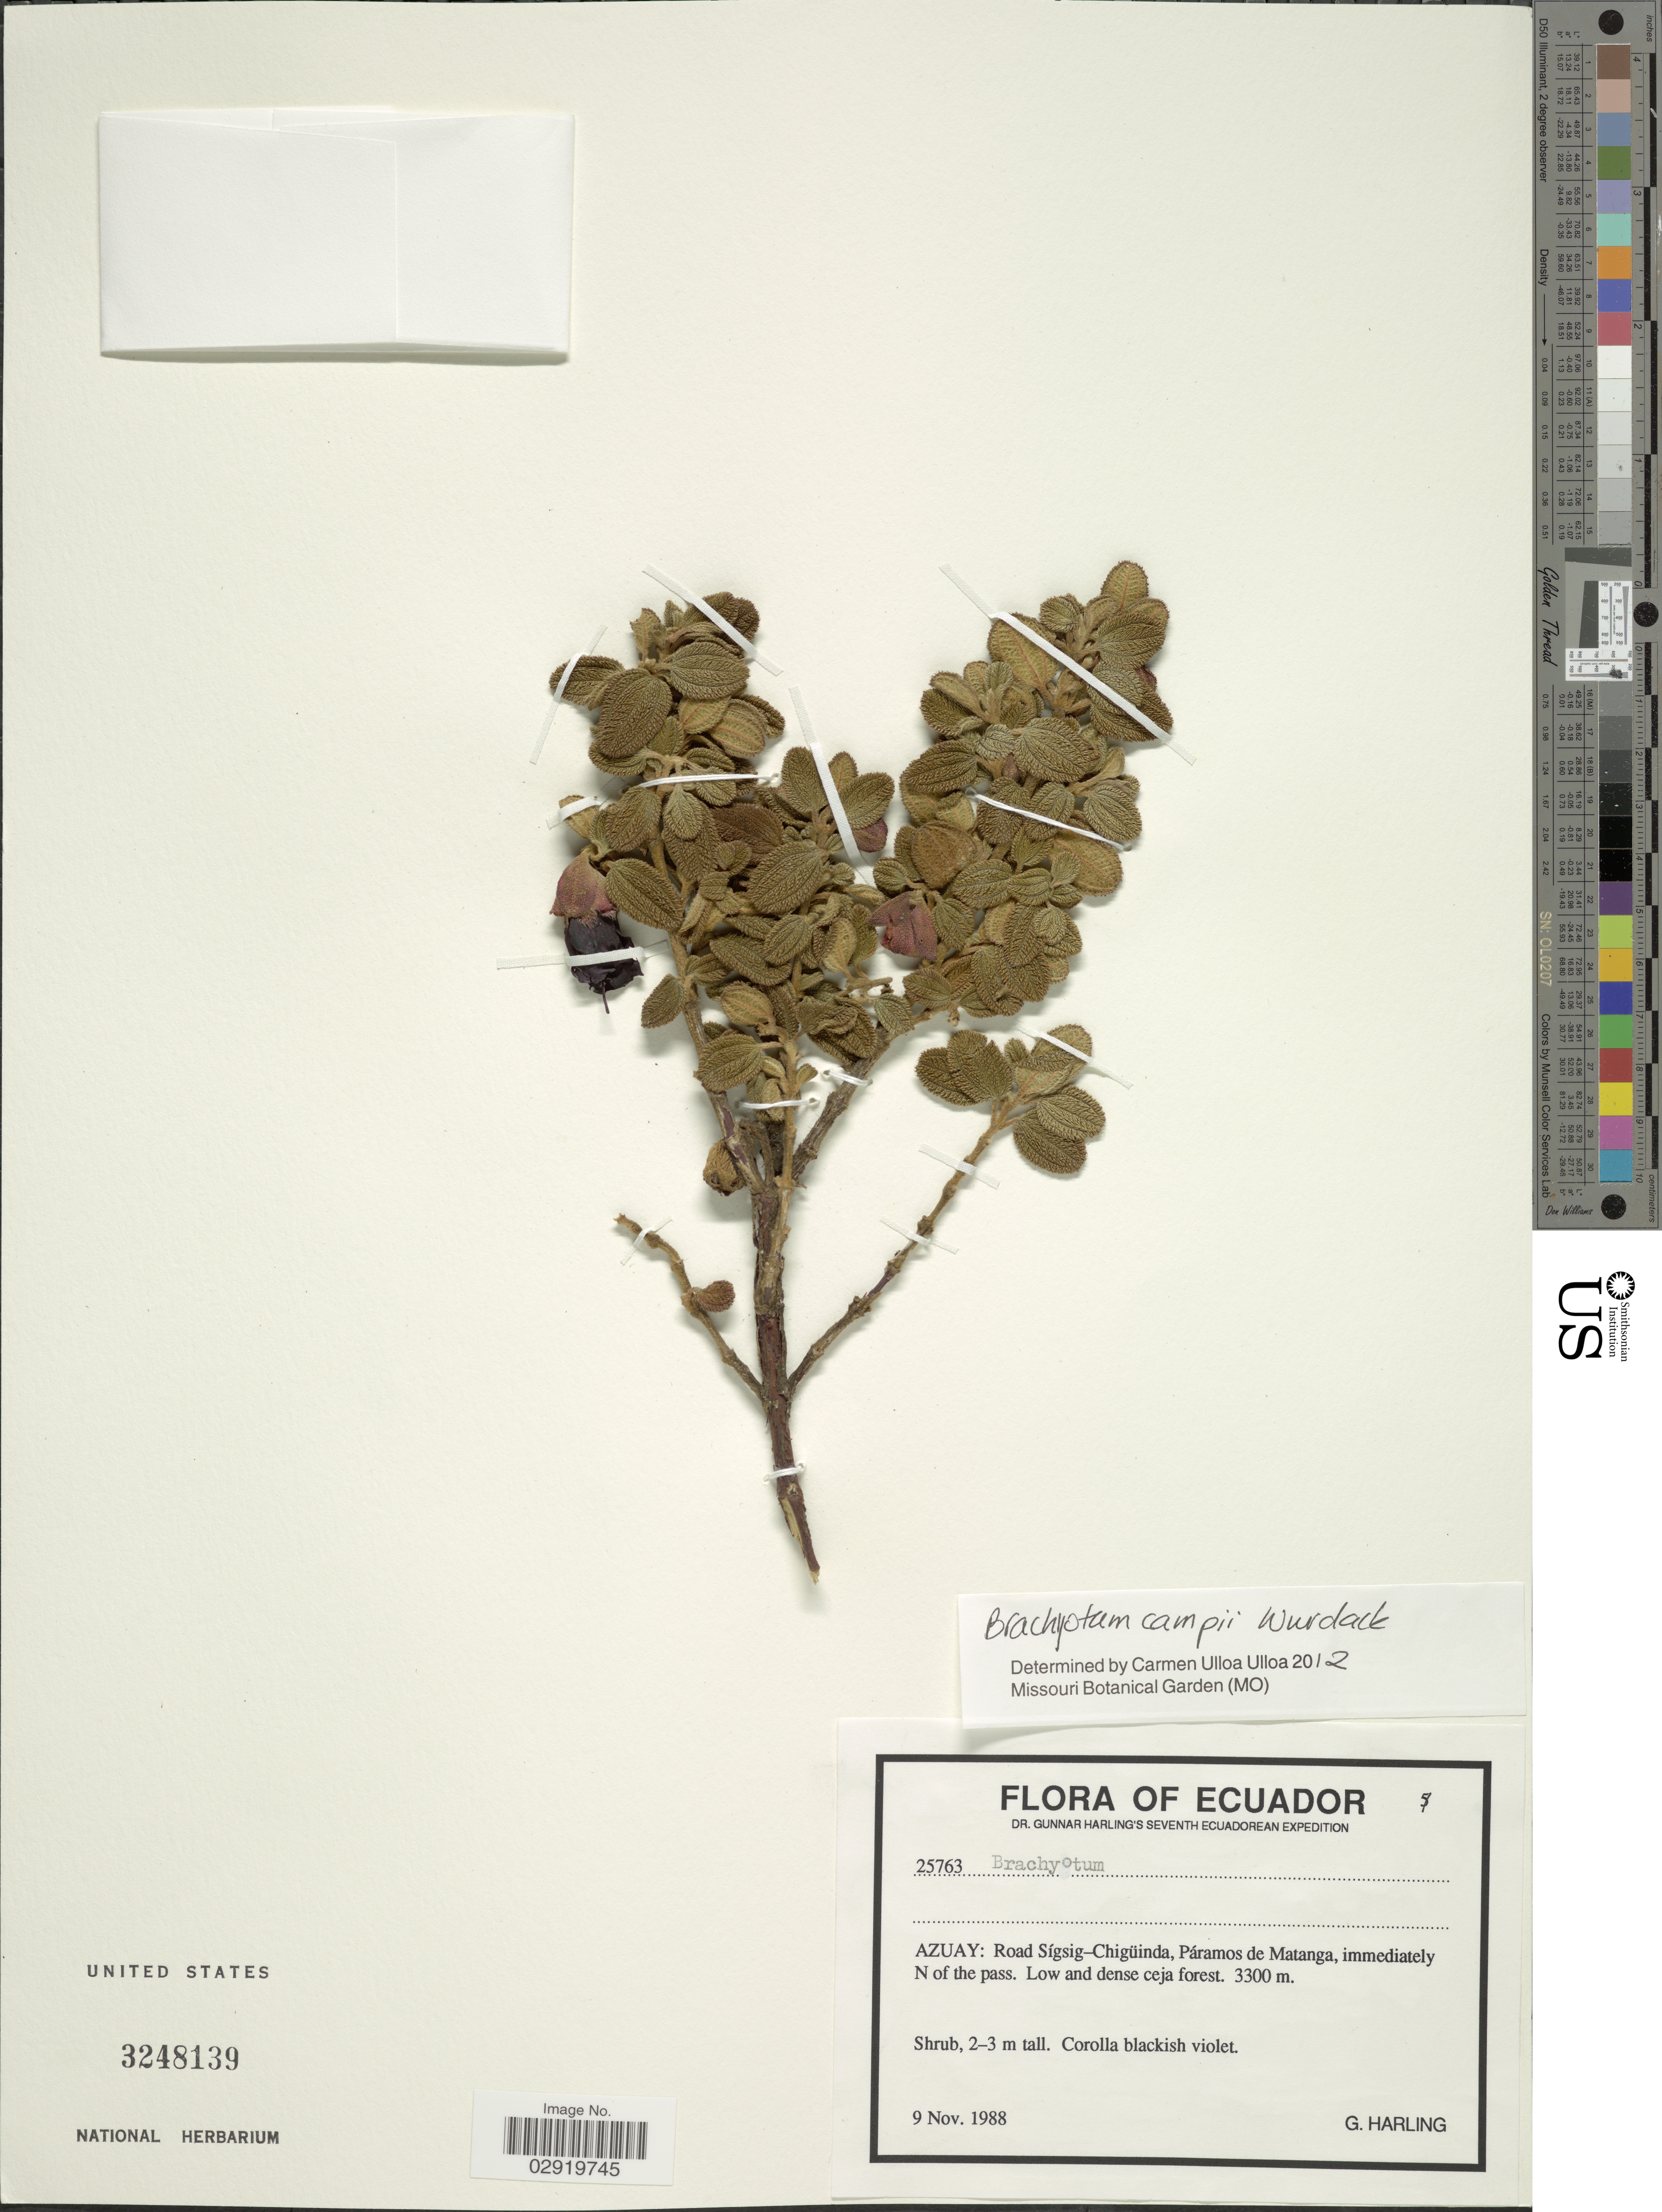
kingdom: Plantae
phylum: Tracheophyta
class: Magnoliopsida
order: Myrtales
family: Melastomataceae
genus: Brachyotum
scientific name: Brachyotum campii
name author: Wurdack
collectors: G. Harling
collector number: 25763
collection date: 1988-11-09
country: Ecuador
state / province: Azuay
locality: Road Sígsig-Chigüinda, Páramos de Matanga, immediately N of the pass.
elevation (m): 3300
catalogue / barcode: US 3248139